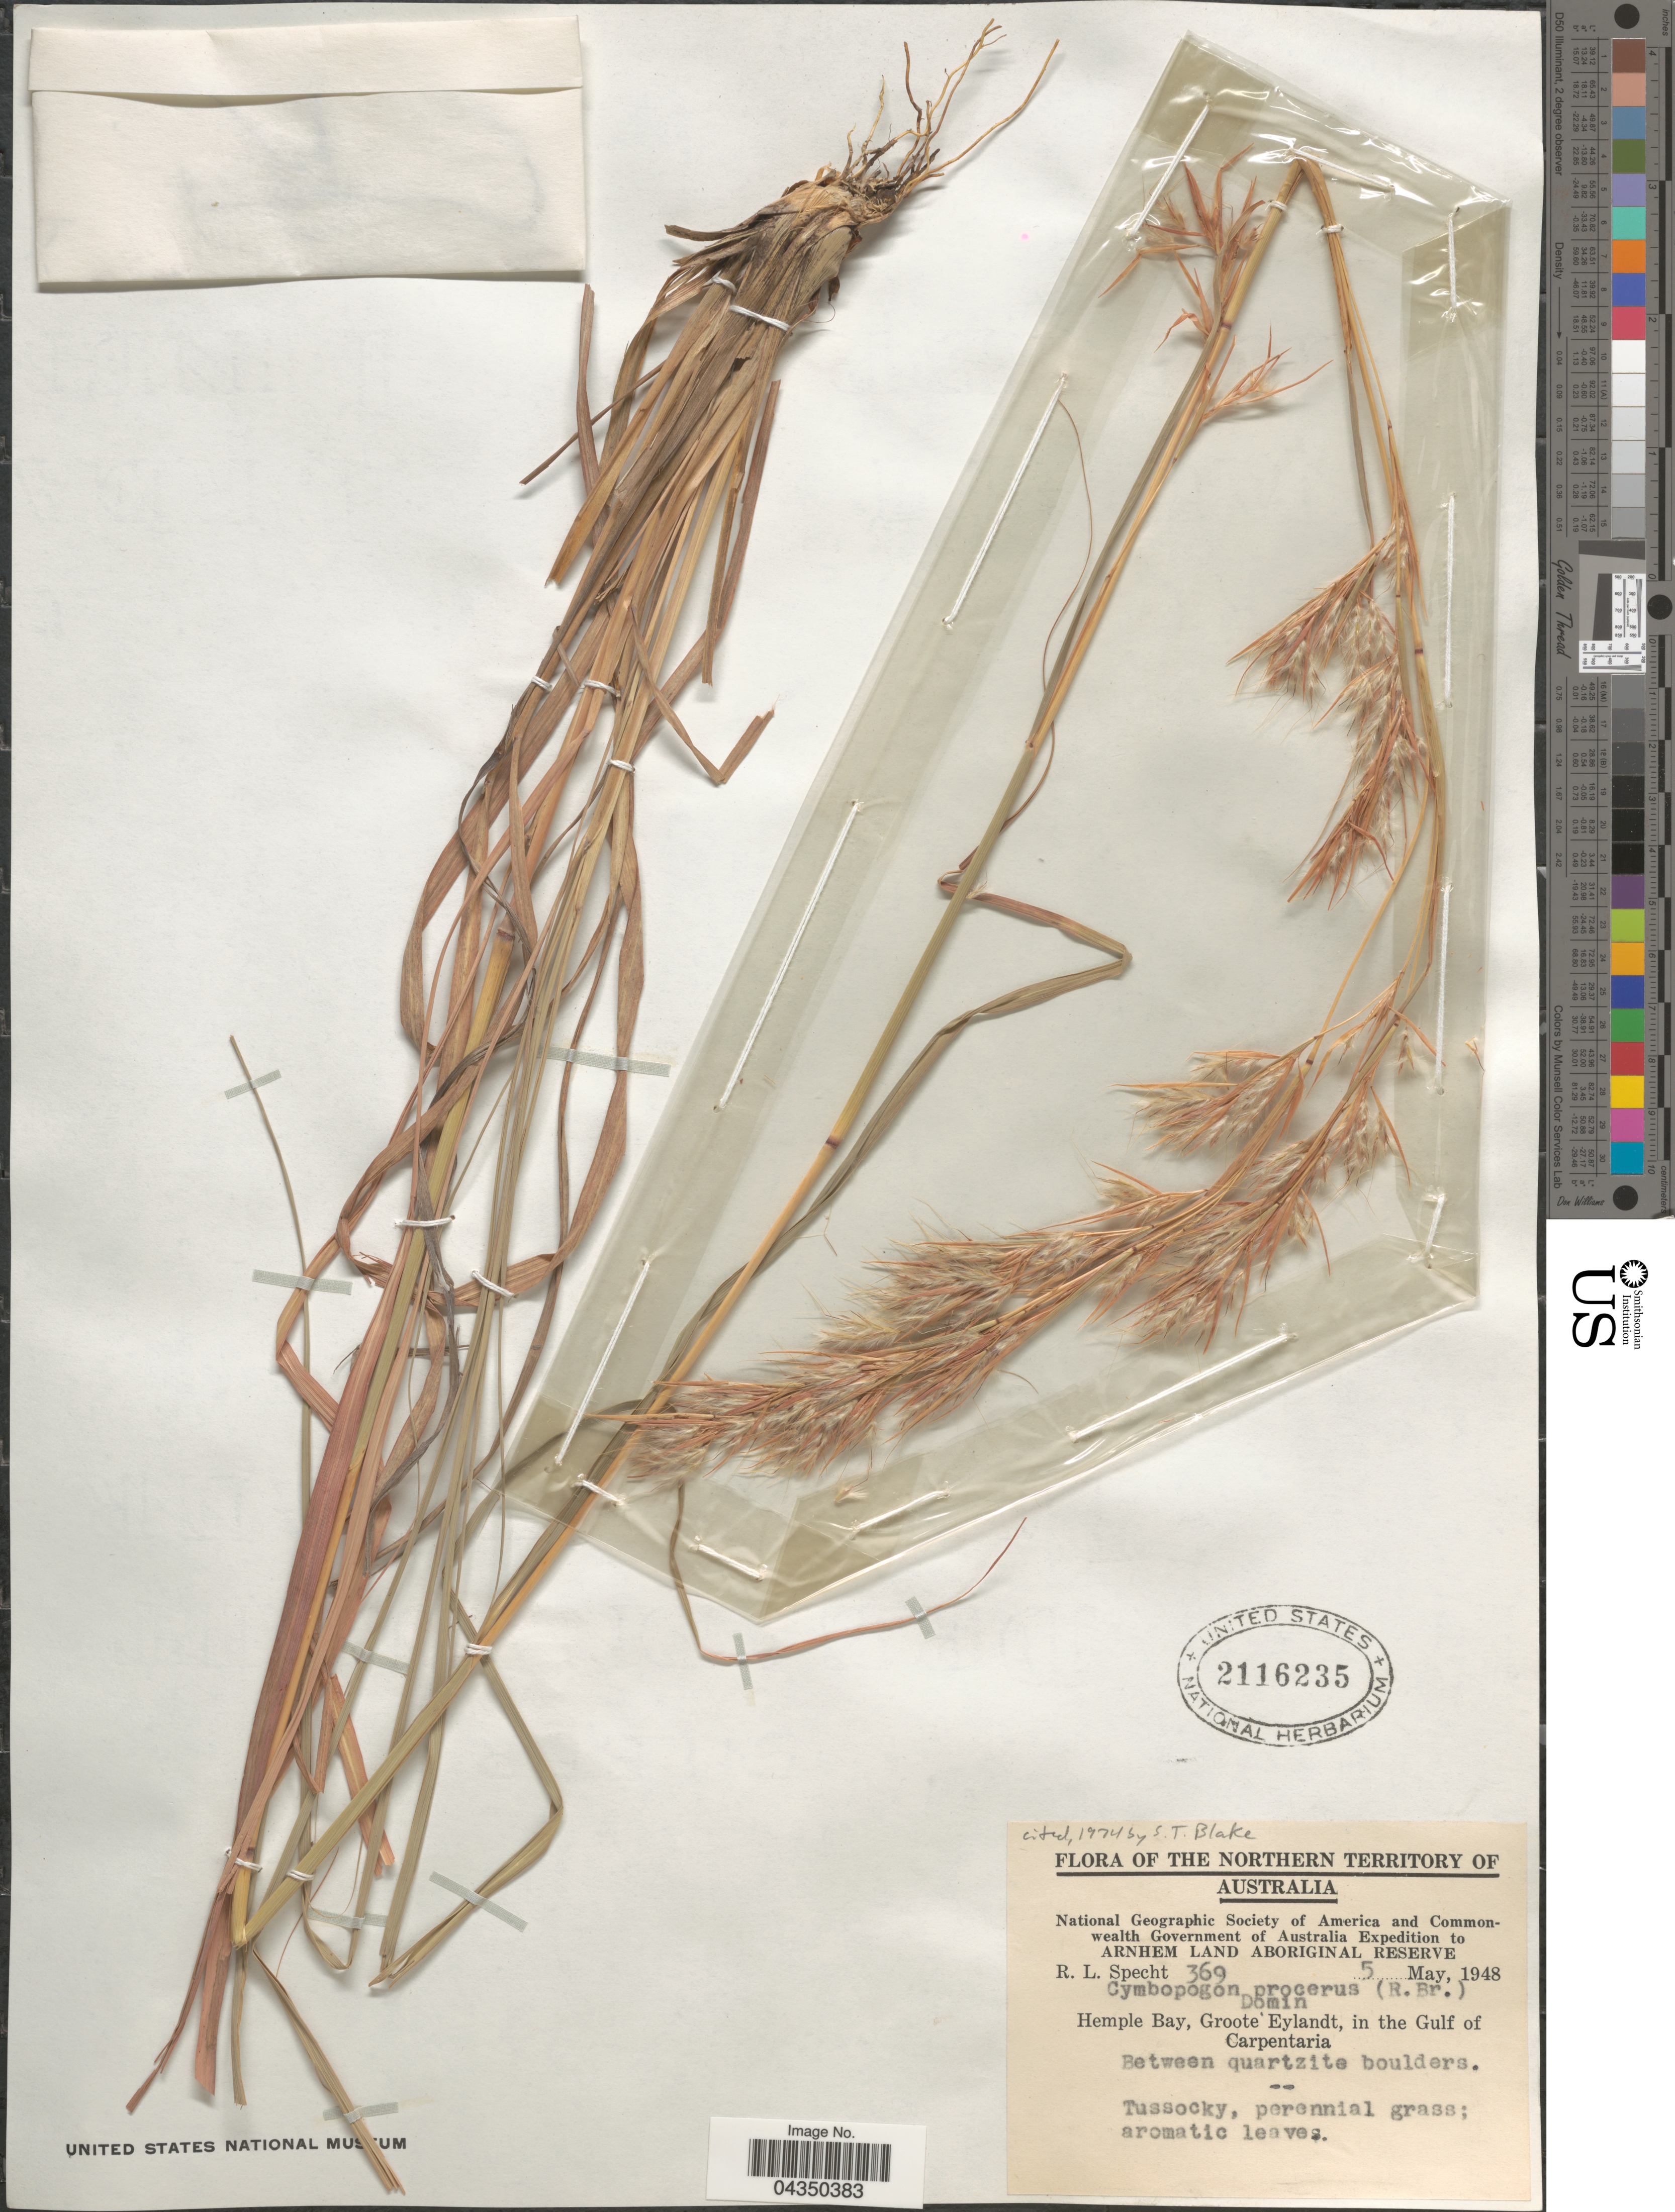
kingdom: Plantae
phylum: Tracheophyta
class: Liliopsida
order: Poales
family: Poaceae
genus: Cymbopogon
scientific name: Cymbopogon procerus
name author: Domin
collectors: R. L. Specht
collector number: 369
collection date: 1948-05-05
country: Australia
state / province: Northern Territory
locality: National Geographic Society of America and Commonwealth Government of Australia Expedition to Arnhem and Aboriginal Reserve. Hemple Bay, Groote Eylandt, in the Gulf of Carpentaria. Between quartzite boulders.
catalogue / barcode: US 2116235